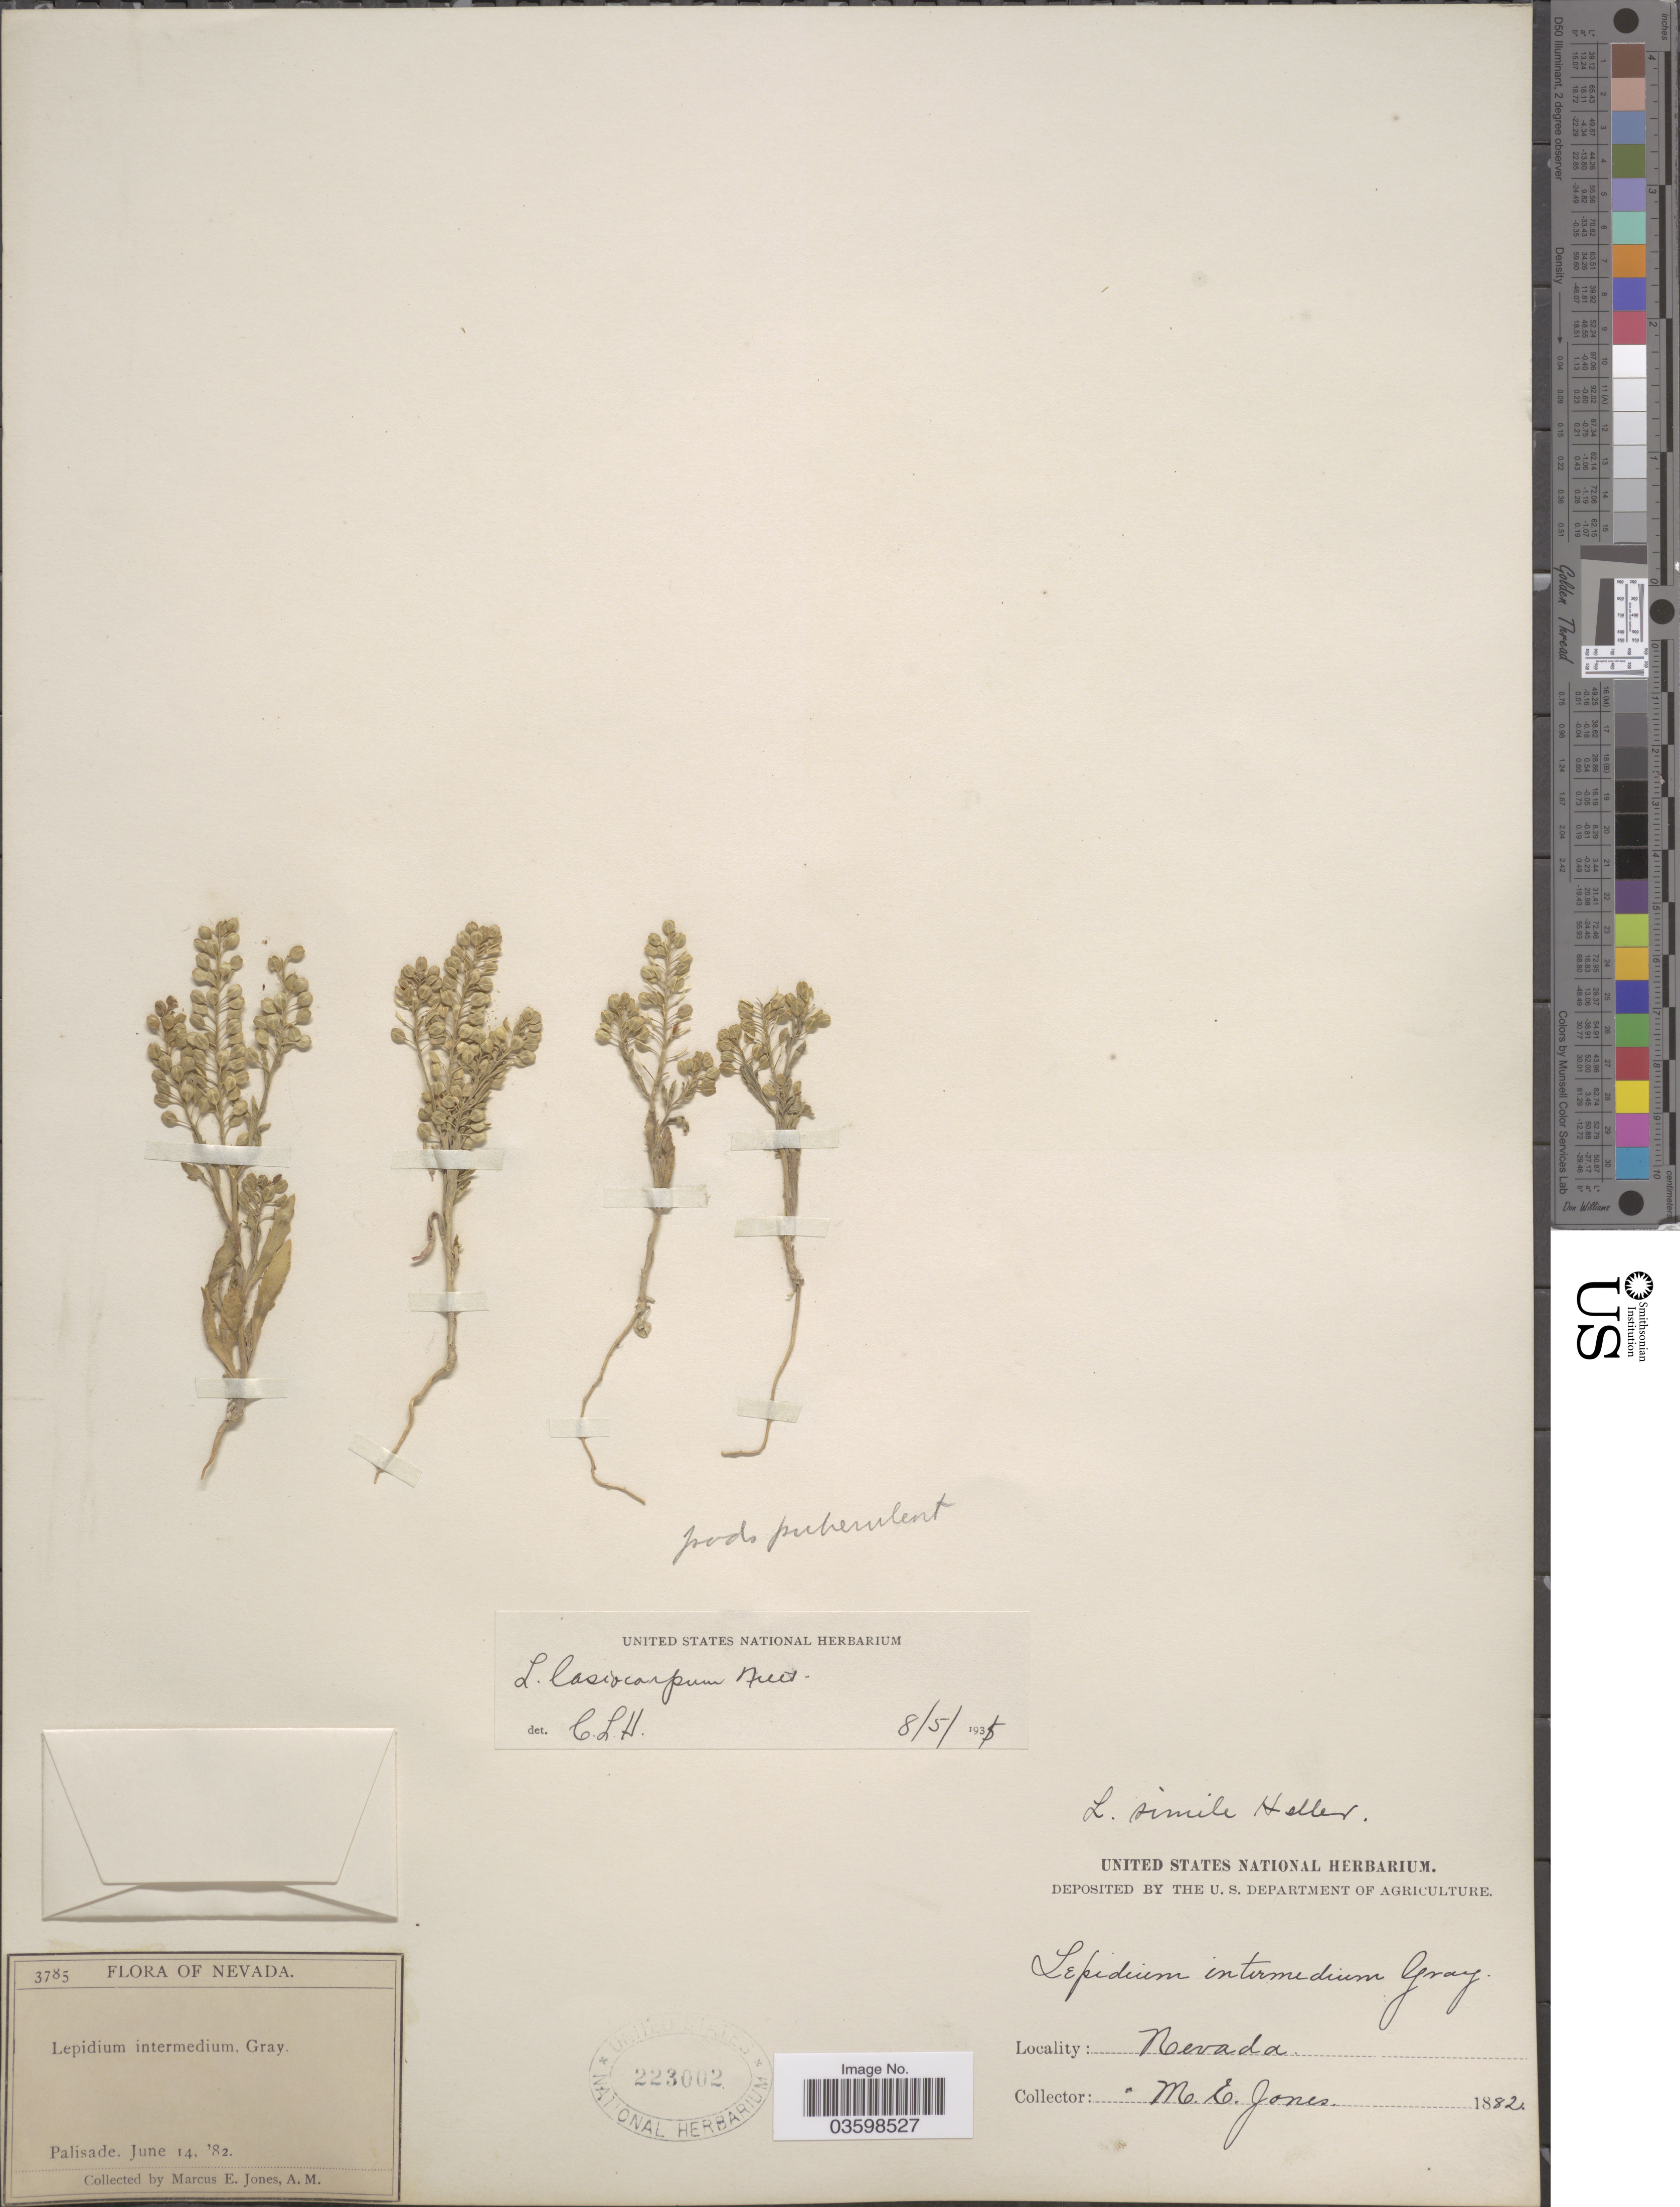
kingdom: Plantae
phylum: Tracheophyta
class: Magnoliopsida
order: Brassicales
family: Brassicaceae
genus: Lepidium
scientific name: Lepidium lasiocarpum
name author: Nutt.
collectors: M. E. Jones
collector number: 3785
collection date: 1882-06-14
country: United States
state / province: Nevada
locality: Palisade.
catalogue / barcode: US 223002